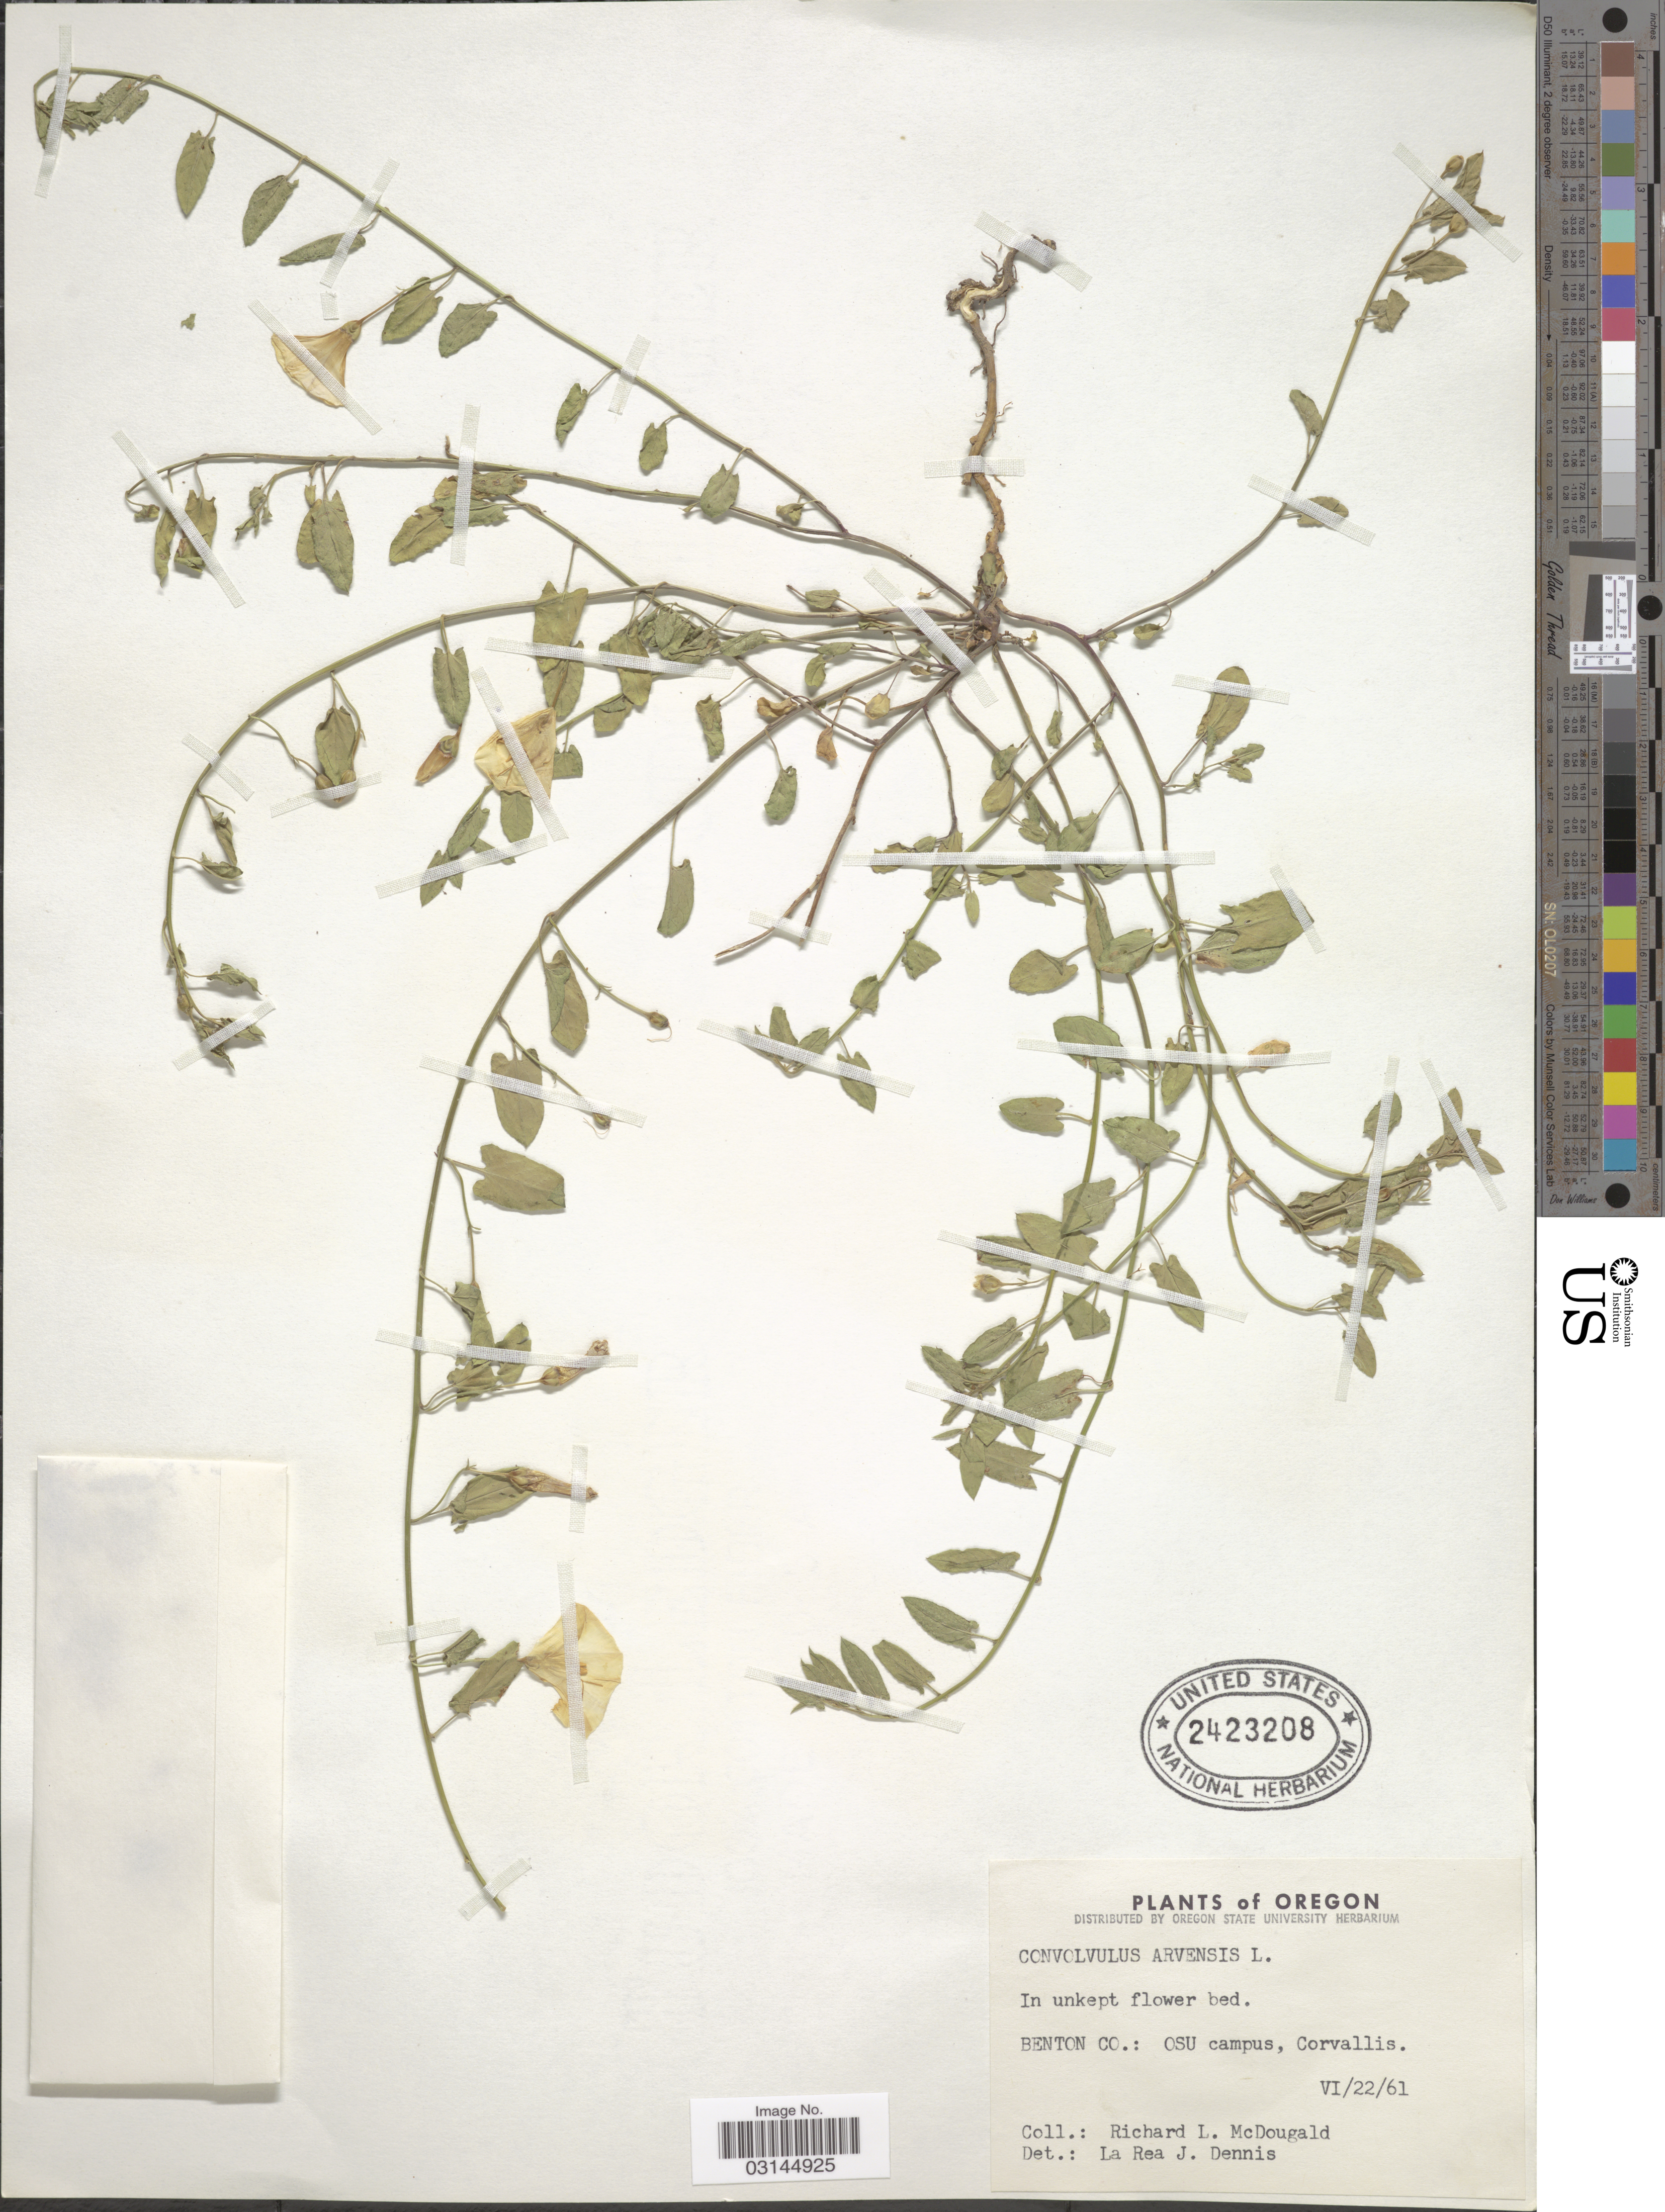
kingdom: Plantae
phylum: Tracheophyta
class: Magnoliopsida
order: Solanales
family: Convolvulaceae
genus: Convolvulus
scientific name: Convolvulus arvensis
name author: L.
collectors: R. McDougald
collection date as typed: Transcribed d/m/y: 22/6/61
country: United States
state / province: Oregon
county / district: Benton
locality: Benton Co.: OSU campus, Corvallis.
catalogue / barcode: US 2423208